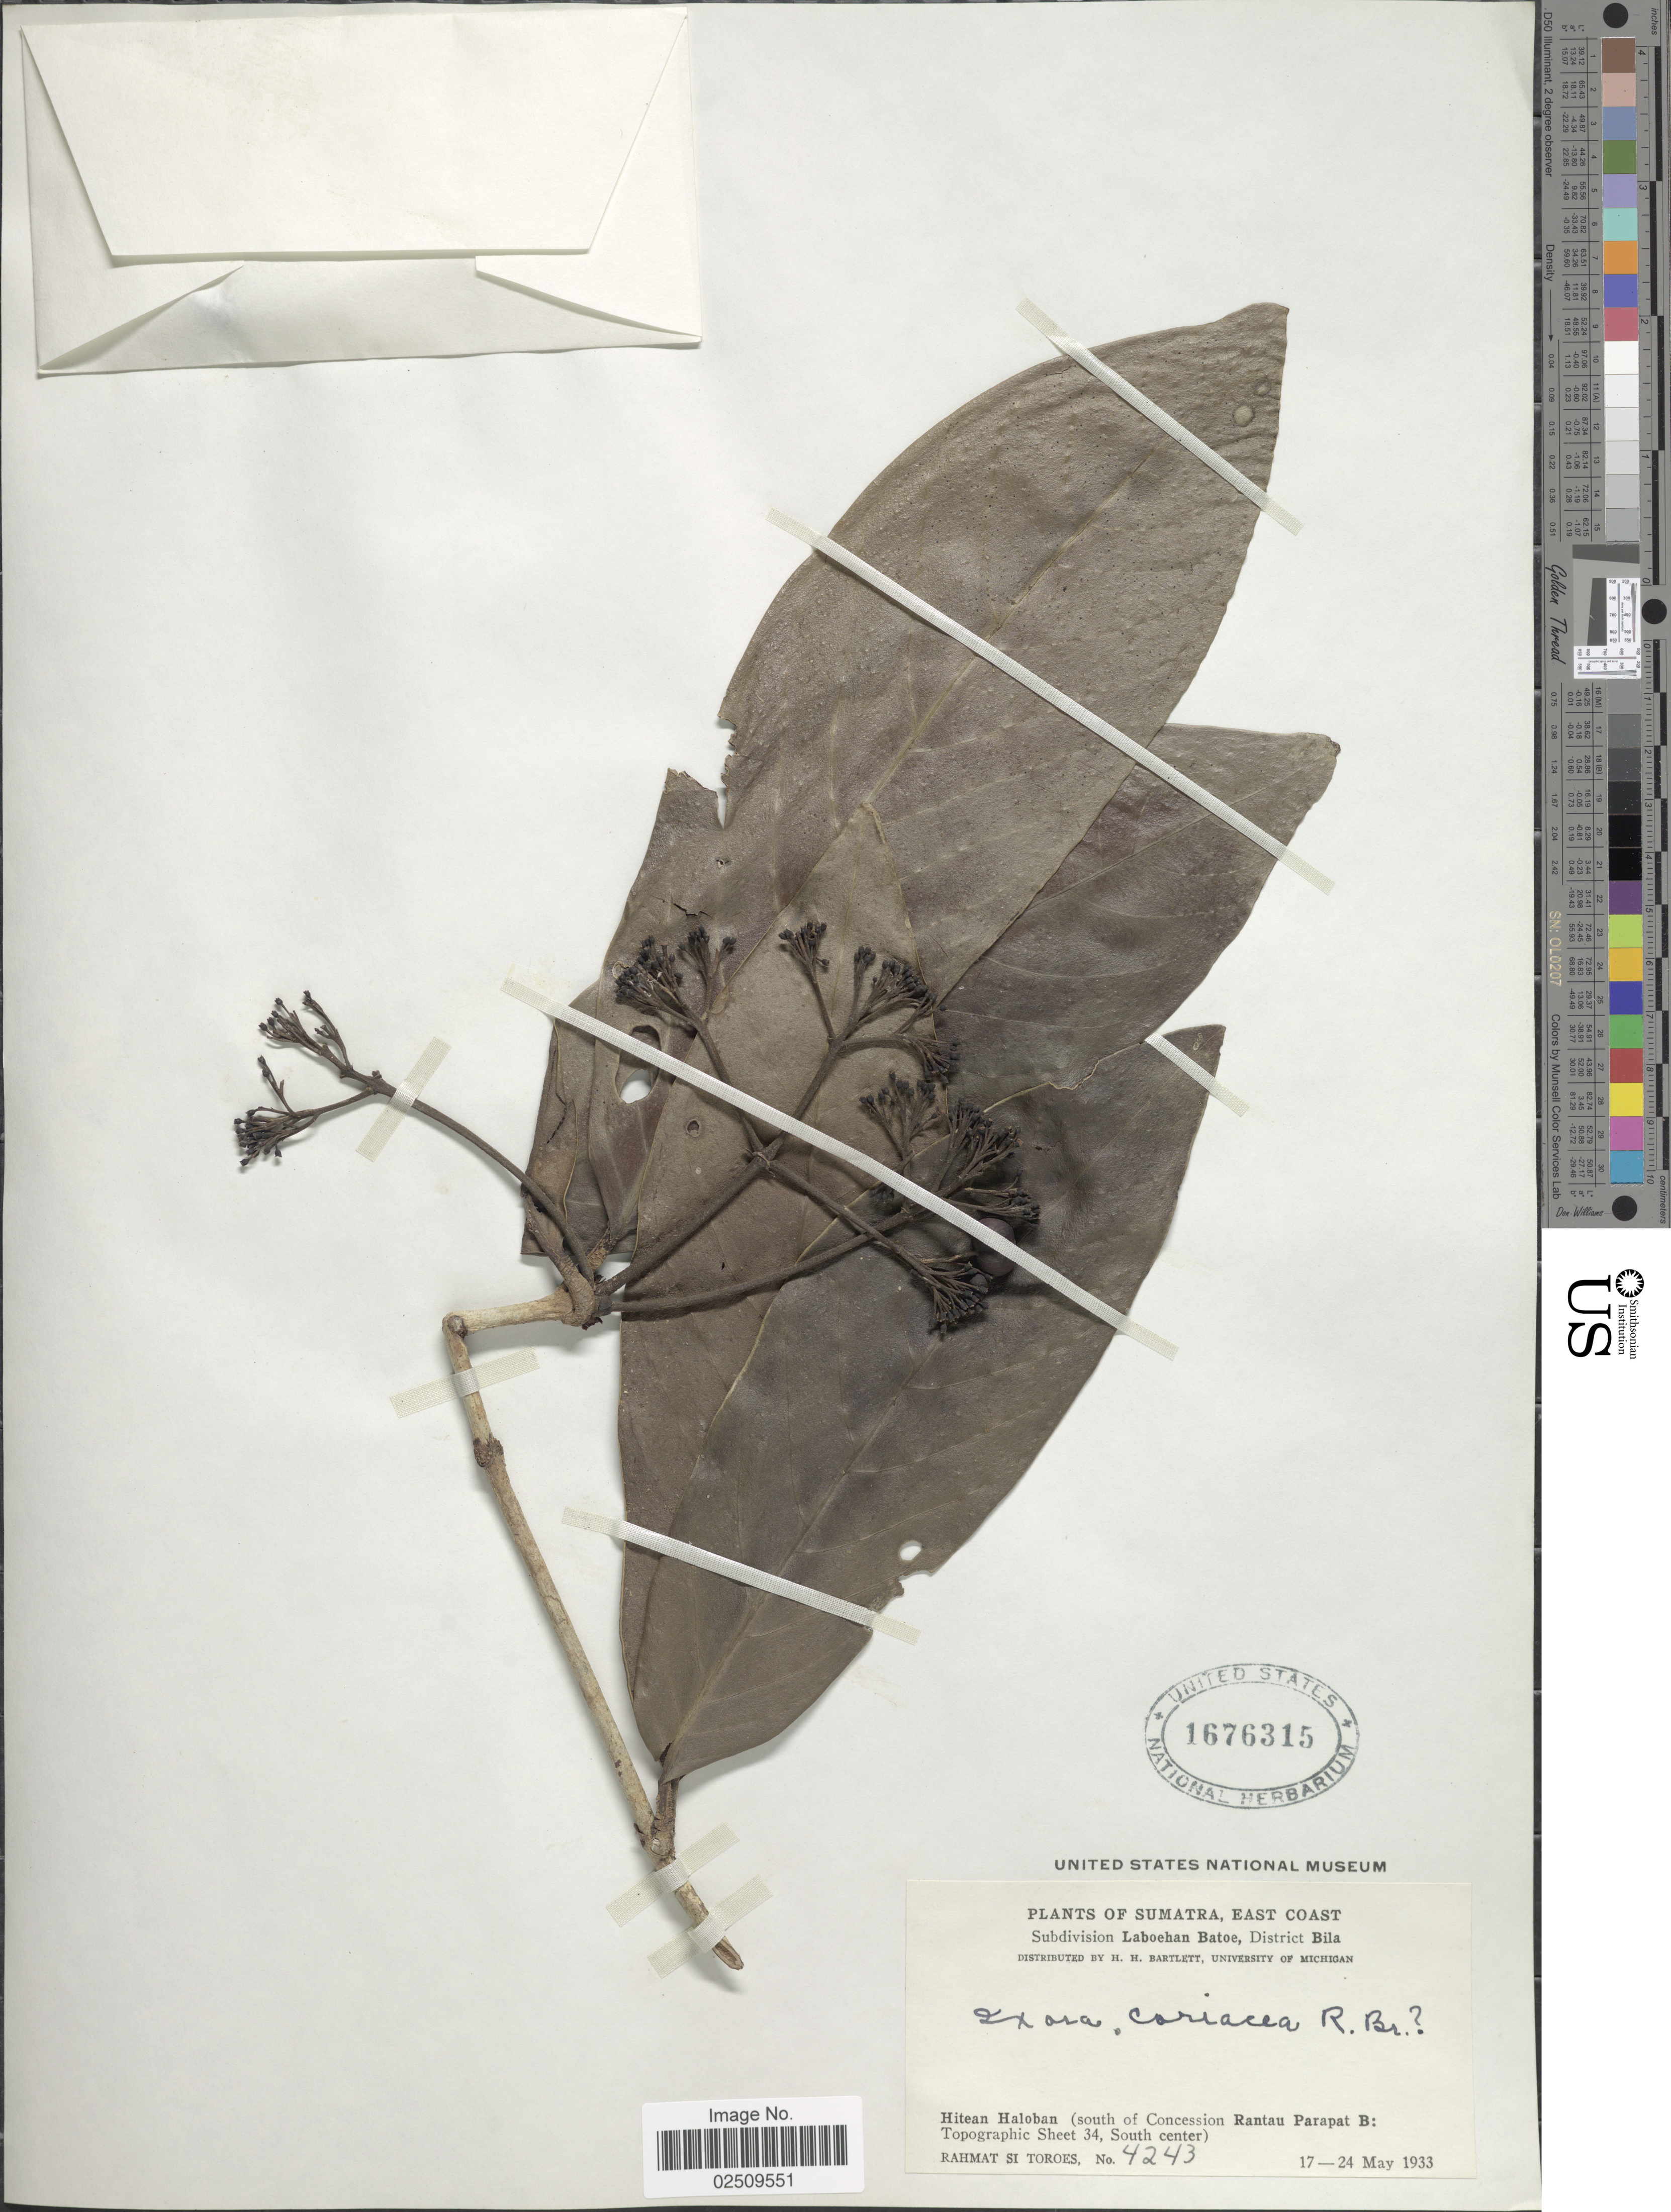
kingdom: Plantae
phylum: Tracheophyta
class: Magnoliopsida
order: Gentianales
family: Rubiaceae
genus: Ixora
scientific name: Ixora coriacea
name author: Wall. ex Steud.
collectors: Rahmat Si Boeea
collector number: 4243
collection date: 1933-05-17/1933-05-24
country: Indonesia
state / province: Sumatra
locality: East Coast, Subdivision Laboehan Bato, District Bila, Hitean Haloban (south of Concession Rantau Parapat B: Topographic Sheet 34, South center)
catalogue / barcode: US 1676315